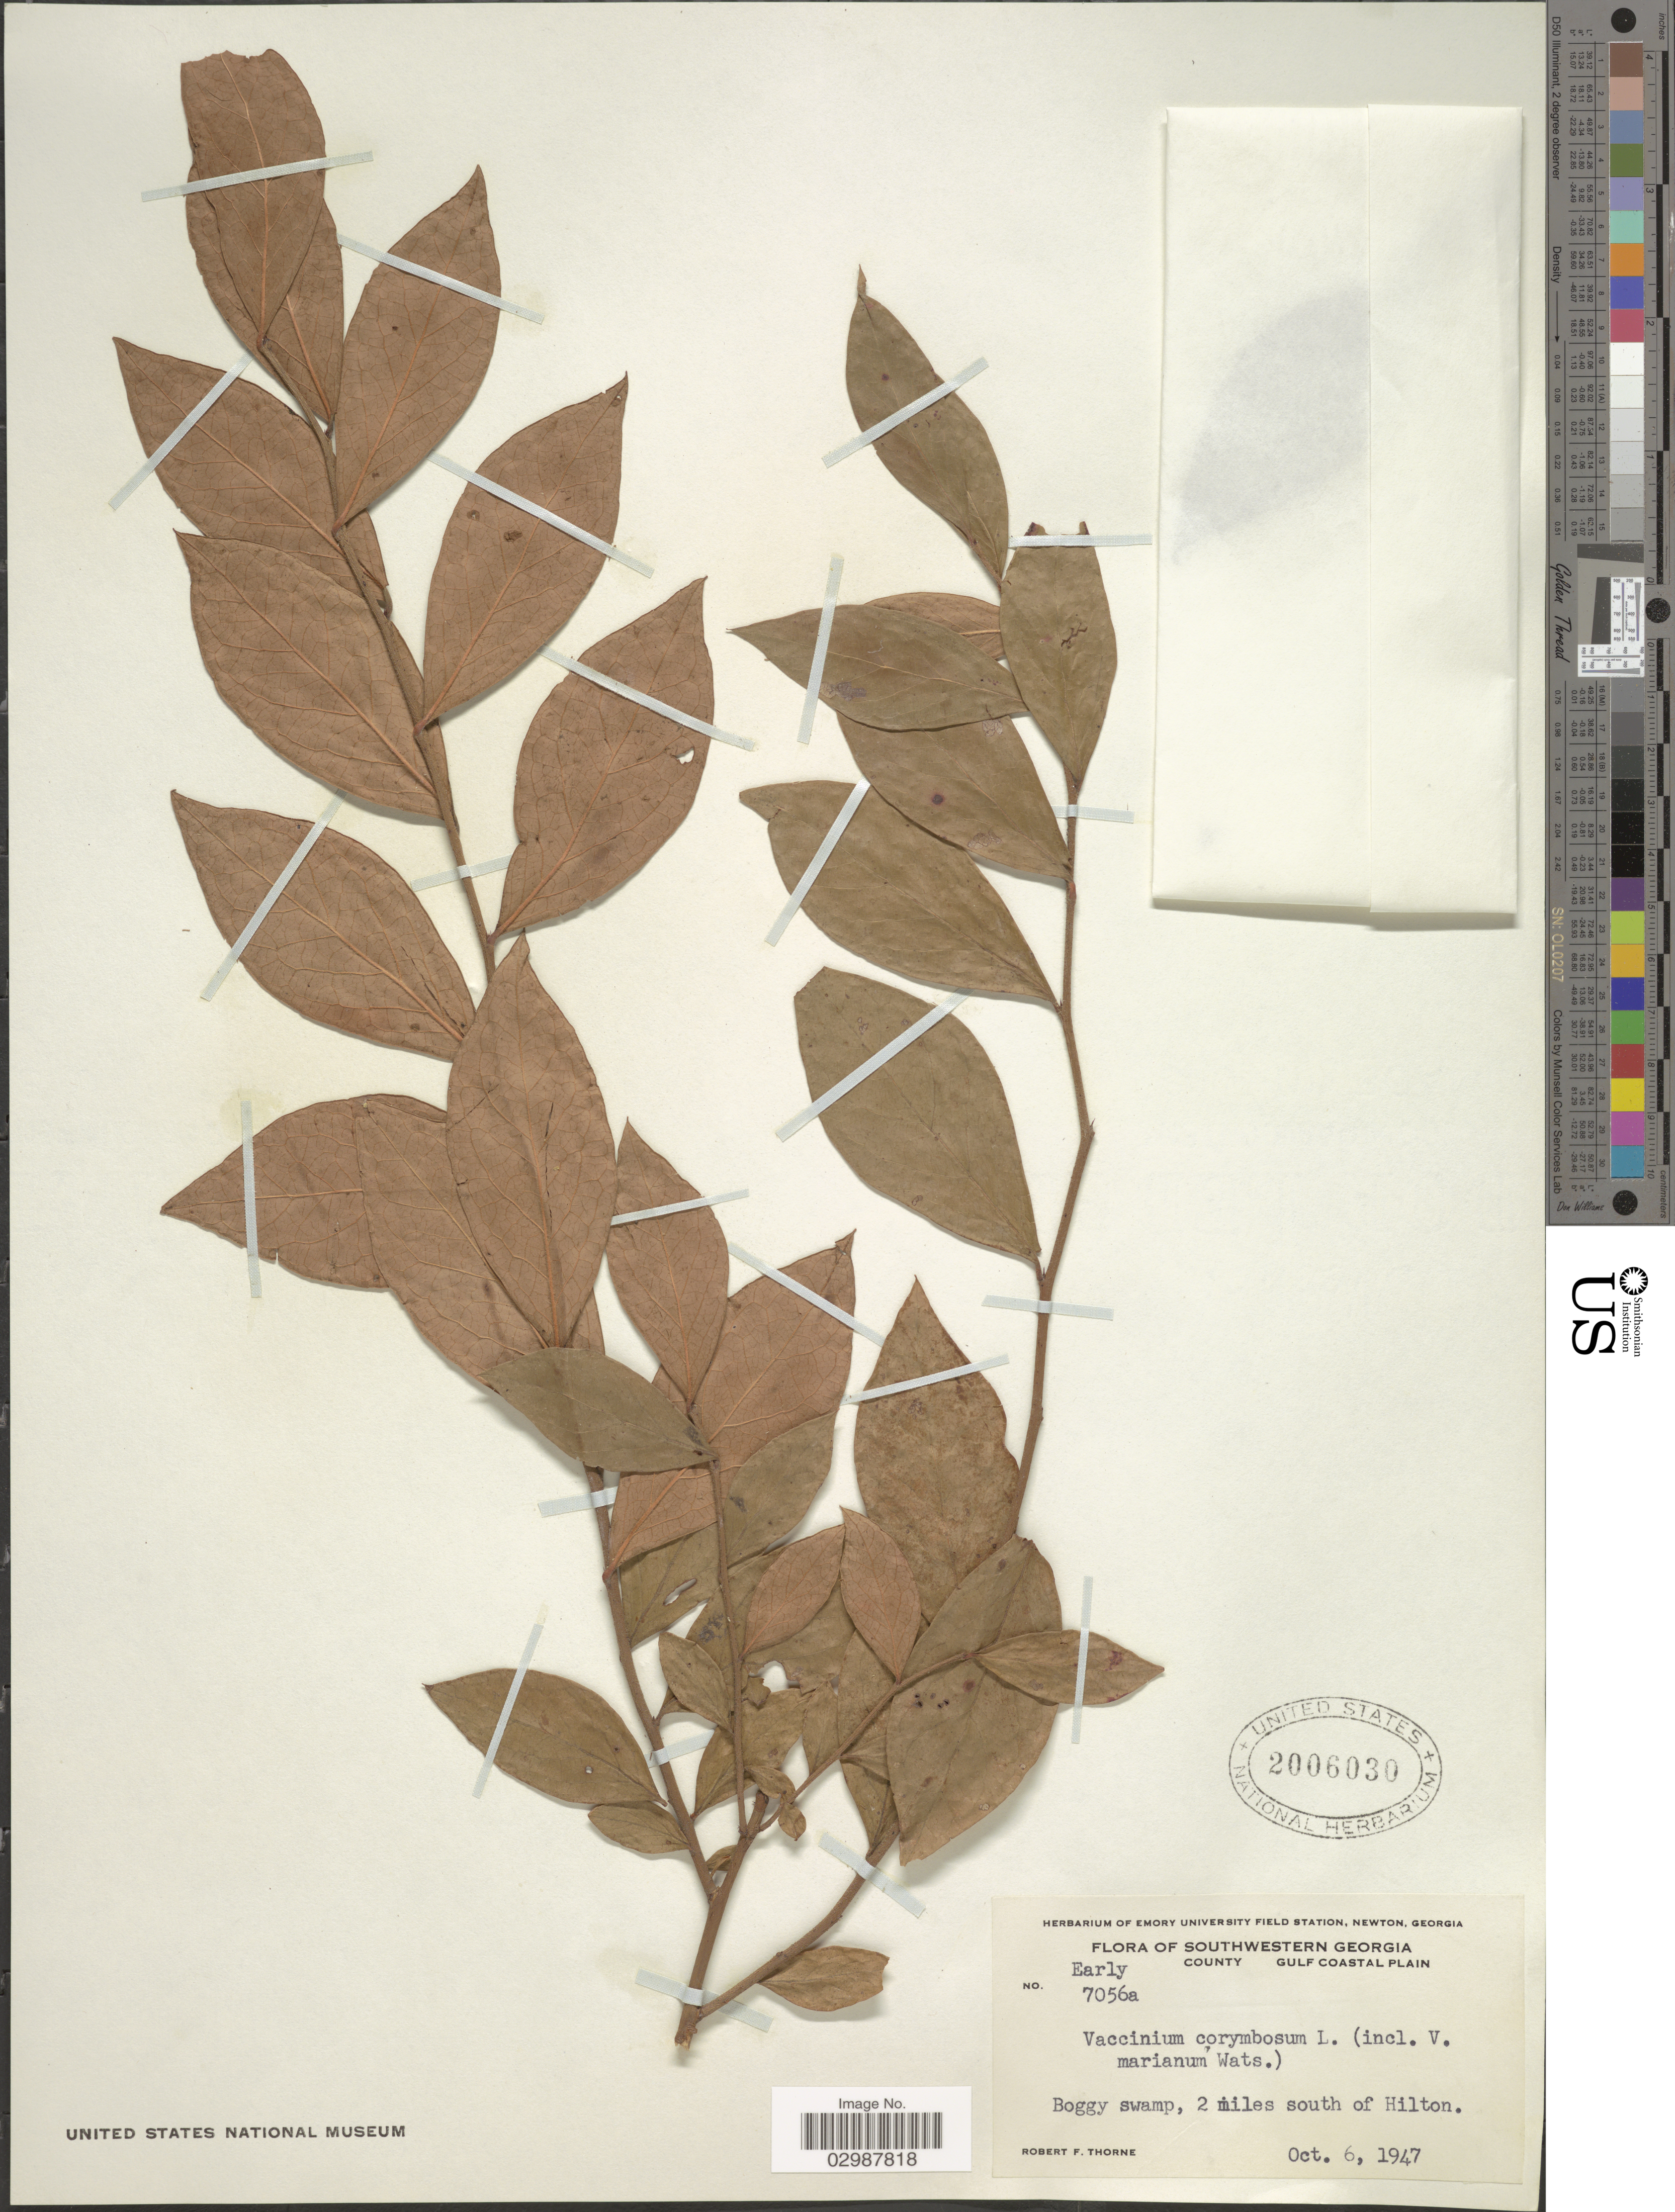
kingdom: Plantae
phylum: Tracheophyta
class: Magnoliopsida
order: Ericales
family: Ericaceae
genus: Vaccinium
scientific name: Vaccinium corymbosum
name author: L.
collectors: R. F. Thorne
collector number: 7056a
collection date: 1947-10-06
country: United States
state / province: Georgia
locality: Southwestern Georgia. Early County. Gulf Coastal Plain. Boggy swamp, 2 miles south of Hilton.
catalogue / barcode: US 2006030